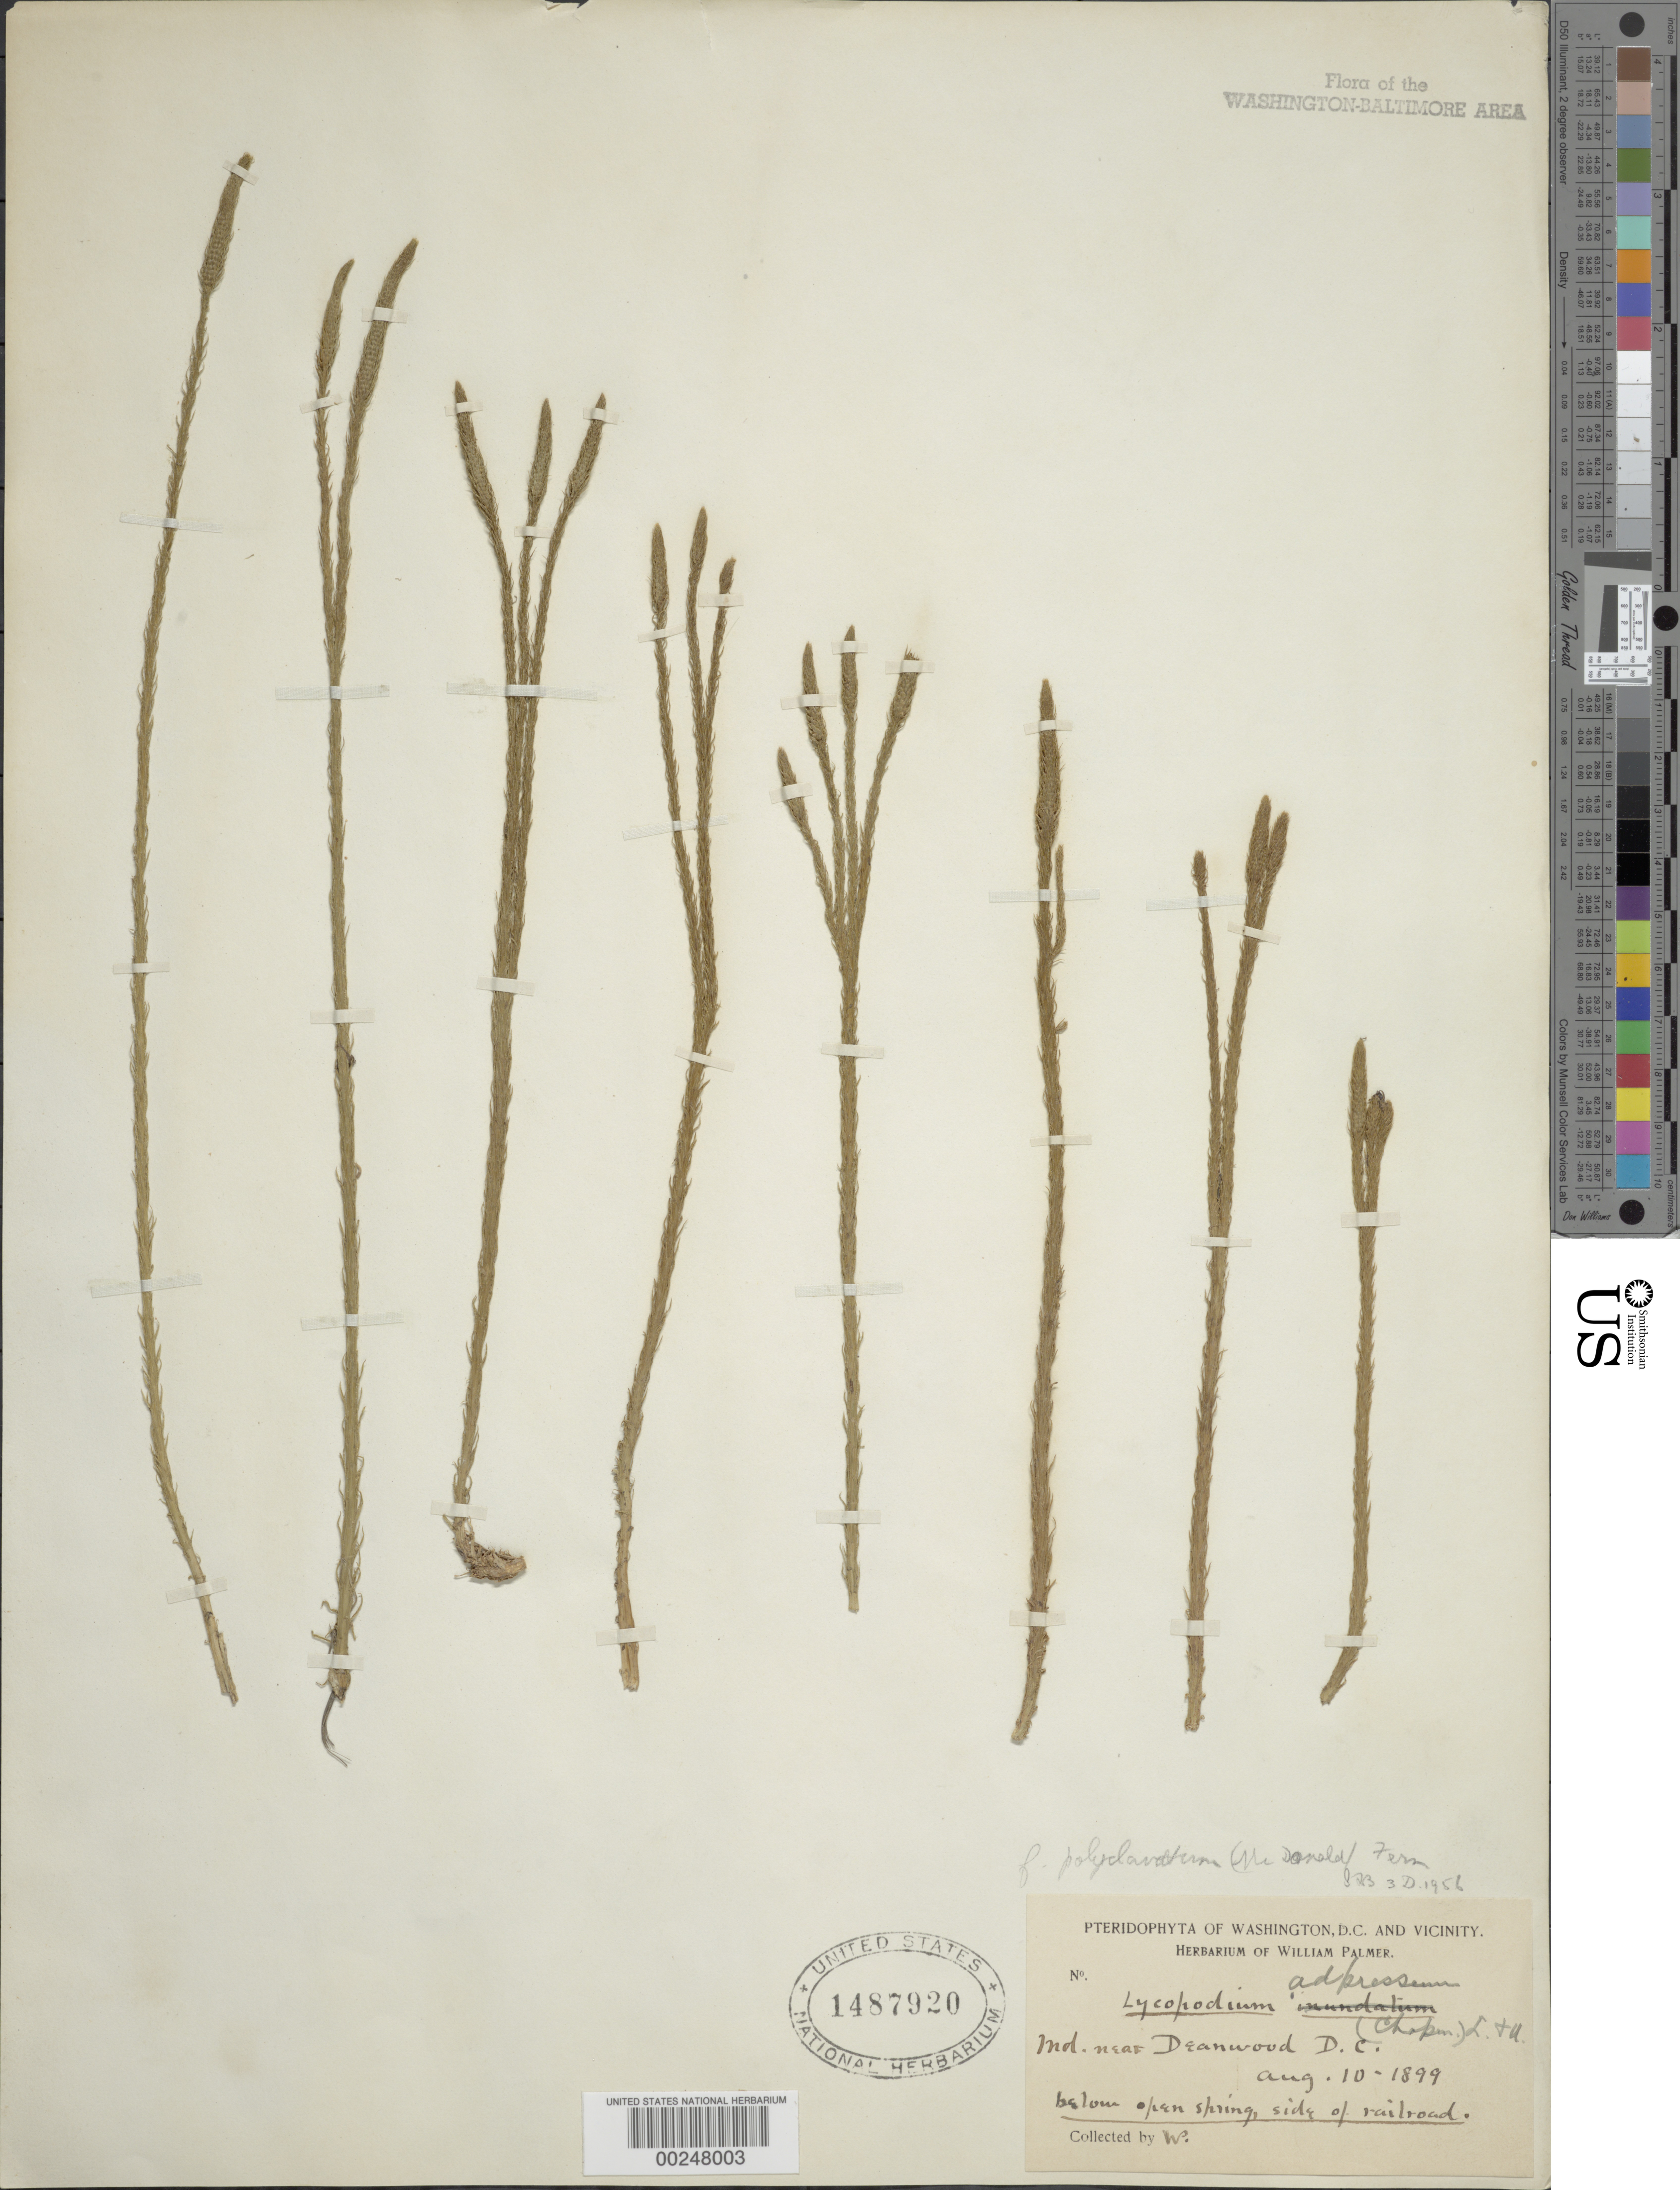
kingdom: Plantae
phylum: Tracheophyta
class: Lycopodiopsida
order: Lycopodiales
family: Lycopodiaceae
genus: Lycopodiella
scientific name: Lycopodiella appressa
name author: (Chapm.) Cranfill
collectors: W. Palmer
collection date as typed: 10 Aug 1899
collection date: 1899-08-10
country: United States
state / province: Maryland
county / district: Prince George's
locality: Near Deanwood, D.C.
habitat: Below open spring, side of railroad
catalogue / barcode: US 1487920